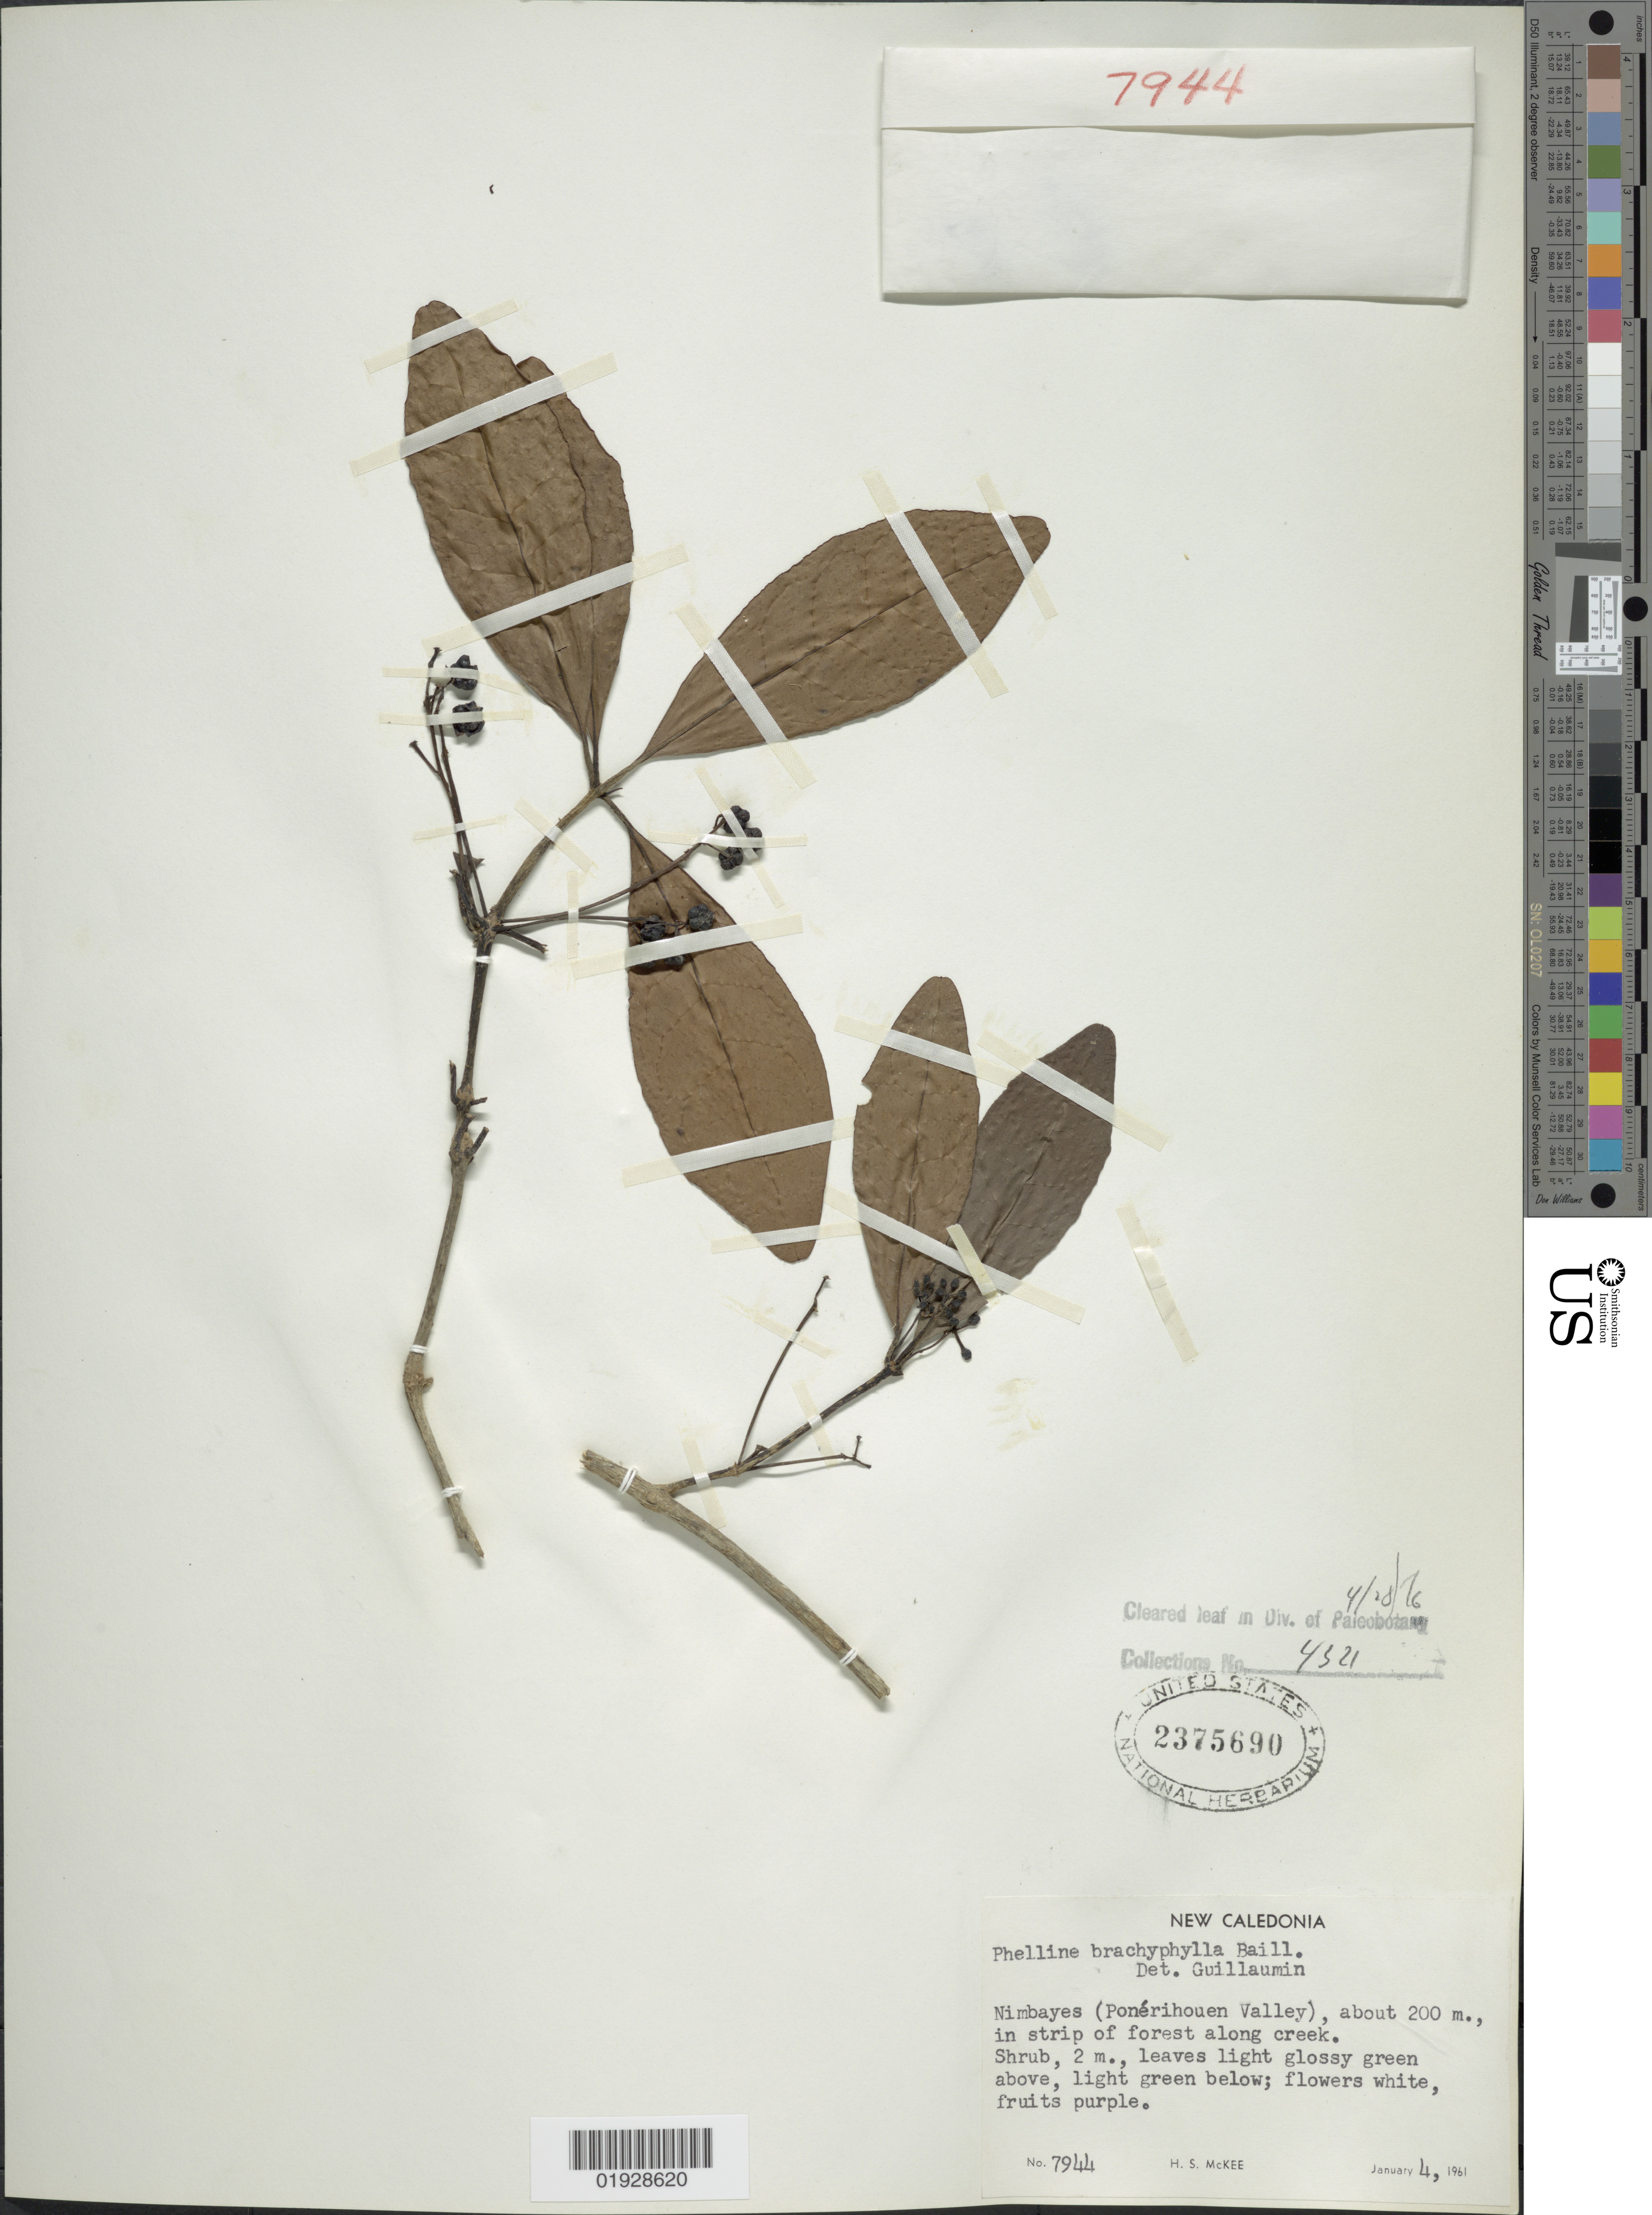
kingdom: Plantae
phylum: Tracheophyta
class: Magnoliopsida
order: Asterales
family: Phellinaceae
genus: Phelline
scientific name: Phelline brachyphylla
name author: Baill.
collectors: H. S. McKee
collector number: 7944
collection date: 1961-01-04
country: New Caledonia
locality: Nimbayes (Ponérihouen Valley).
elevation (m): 200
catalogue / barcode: US 2375690